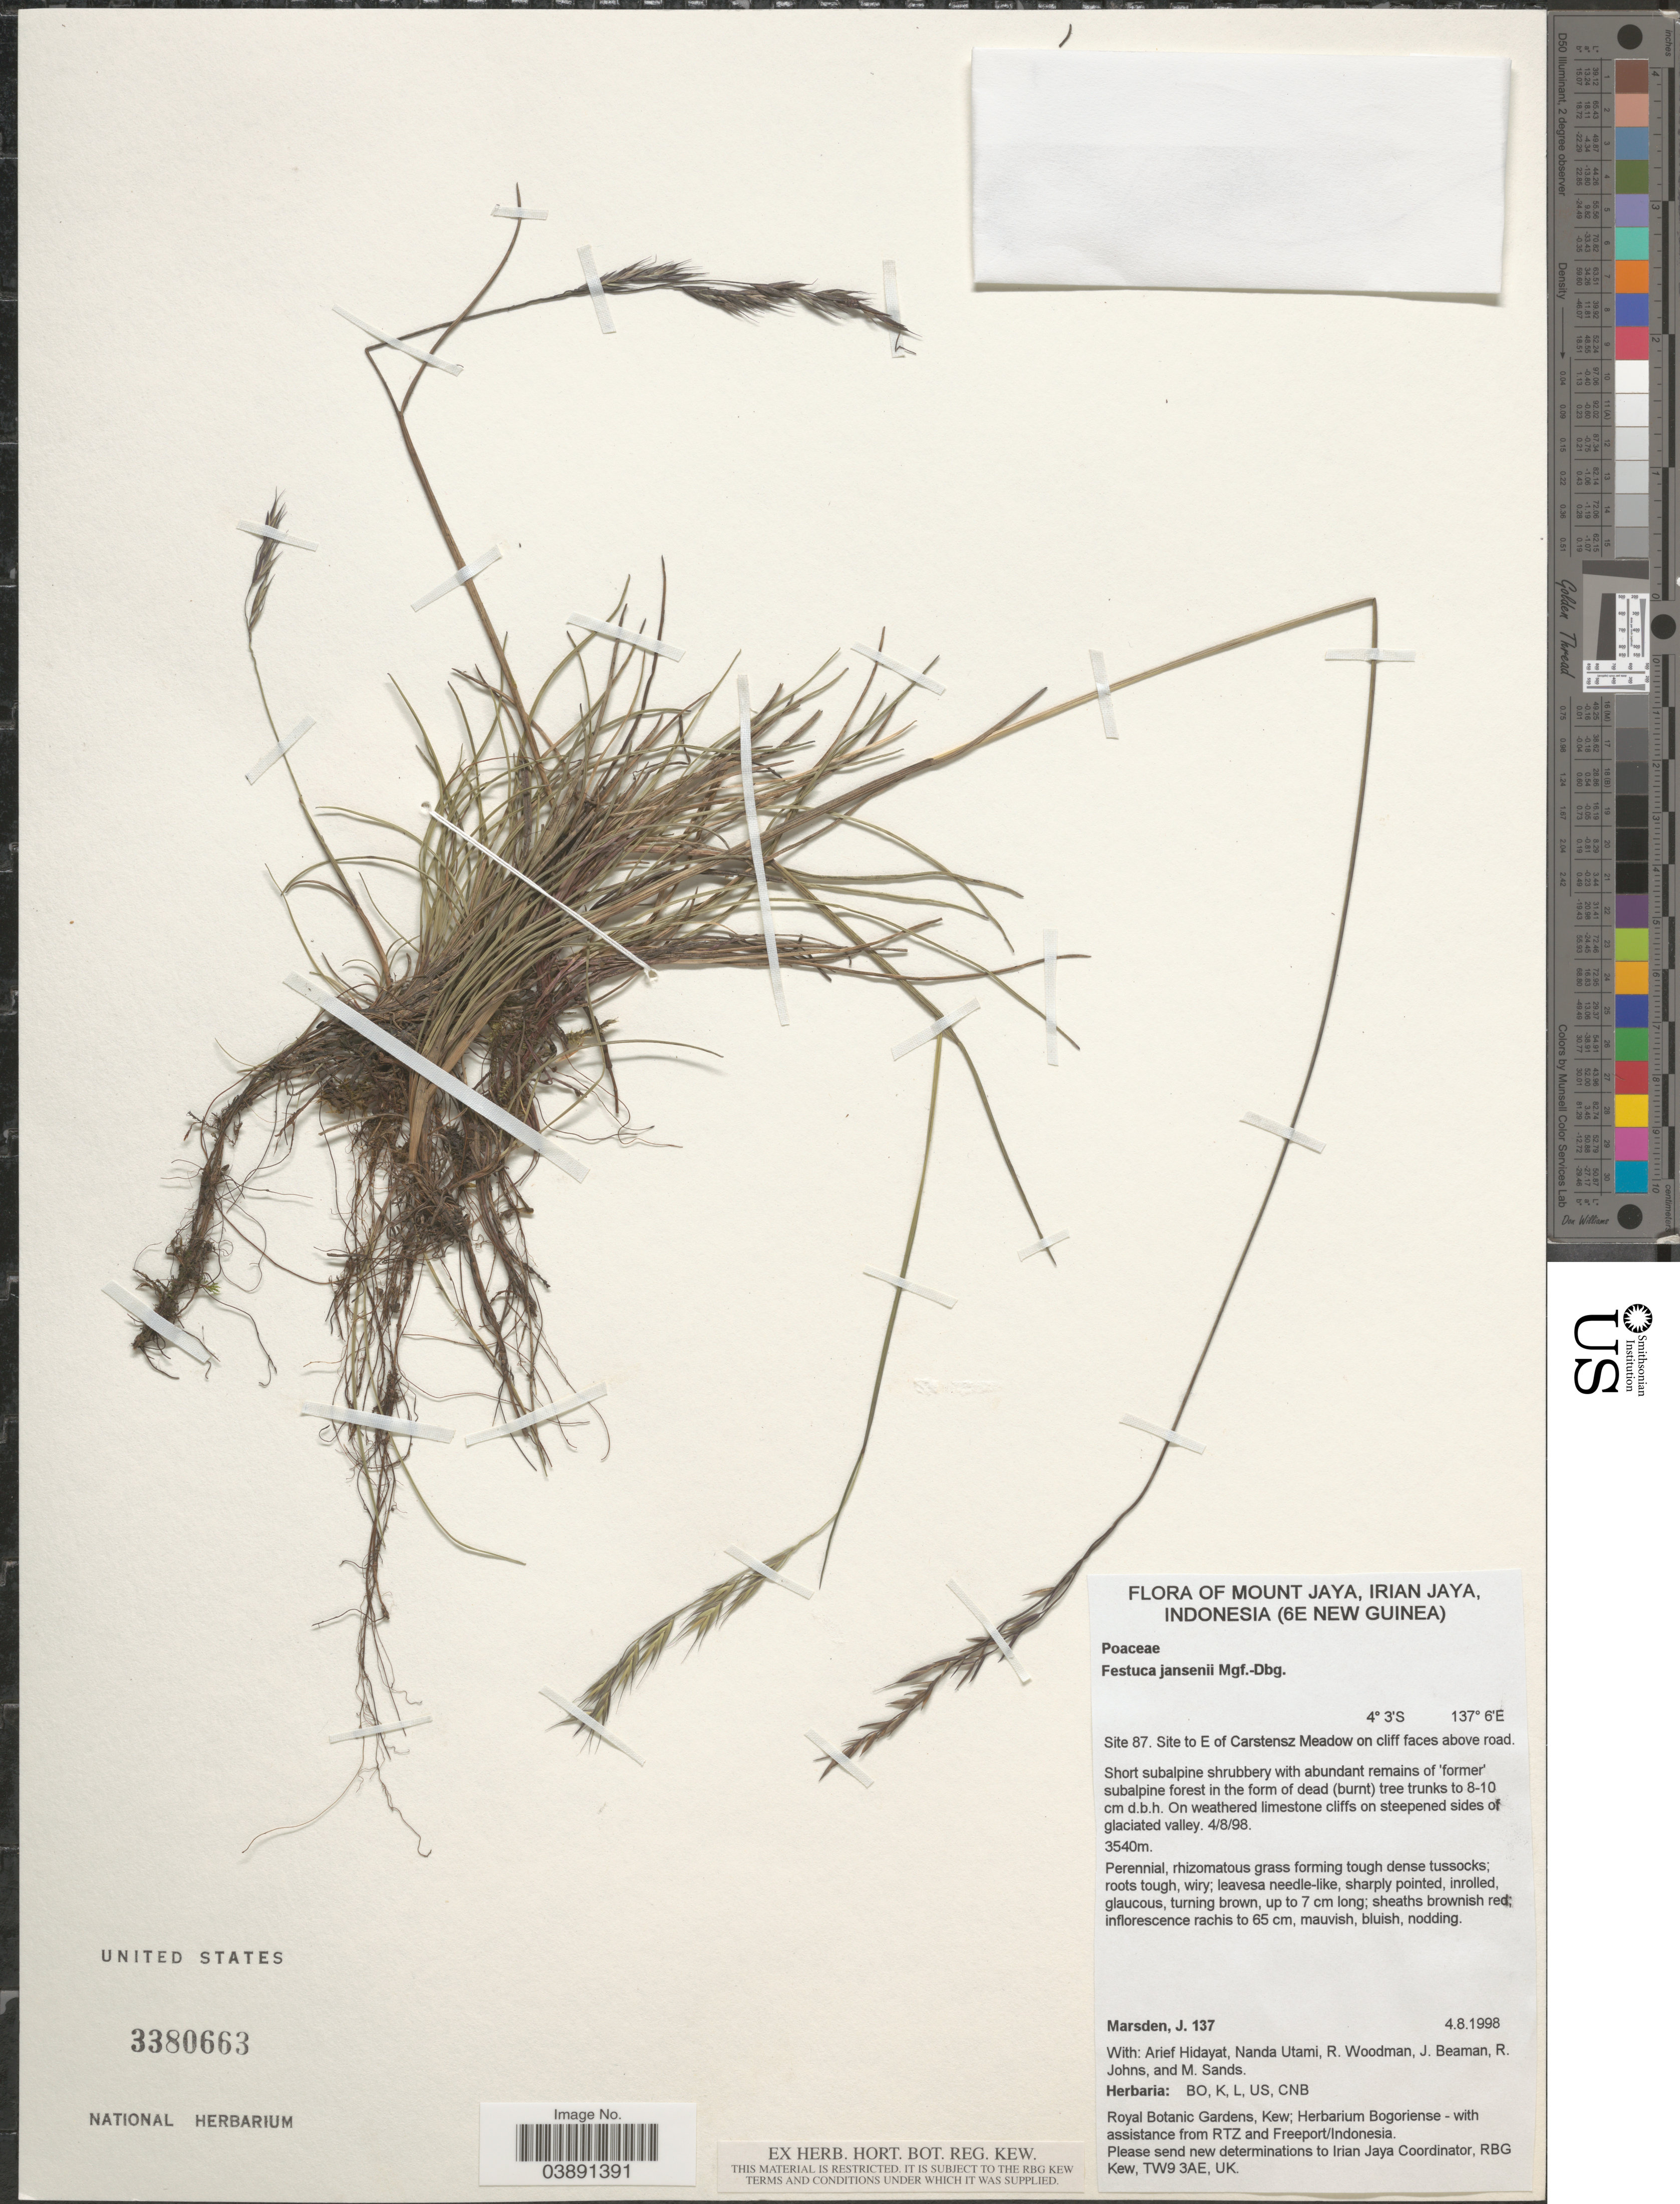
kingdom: Plantae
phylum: Tracheophyta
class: Liliopsida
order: Poales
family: Poaceae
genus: Festuca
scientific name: Festuca jansenii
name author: Markgr.-Dann. ex P. Royen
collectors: J. Marsden, A. Hidayat, N. Utami & R. Woodman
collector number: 137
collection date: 1998-08-04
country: Indonesia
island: New Guinea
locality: Mount Jaya, Irian Jaya, Indonesia (6e New Guinea). Site 87. Site to E of Carstensz Meadow on cliff faces above road.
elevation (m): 3540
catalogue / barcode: US 3380663